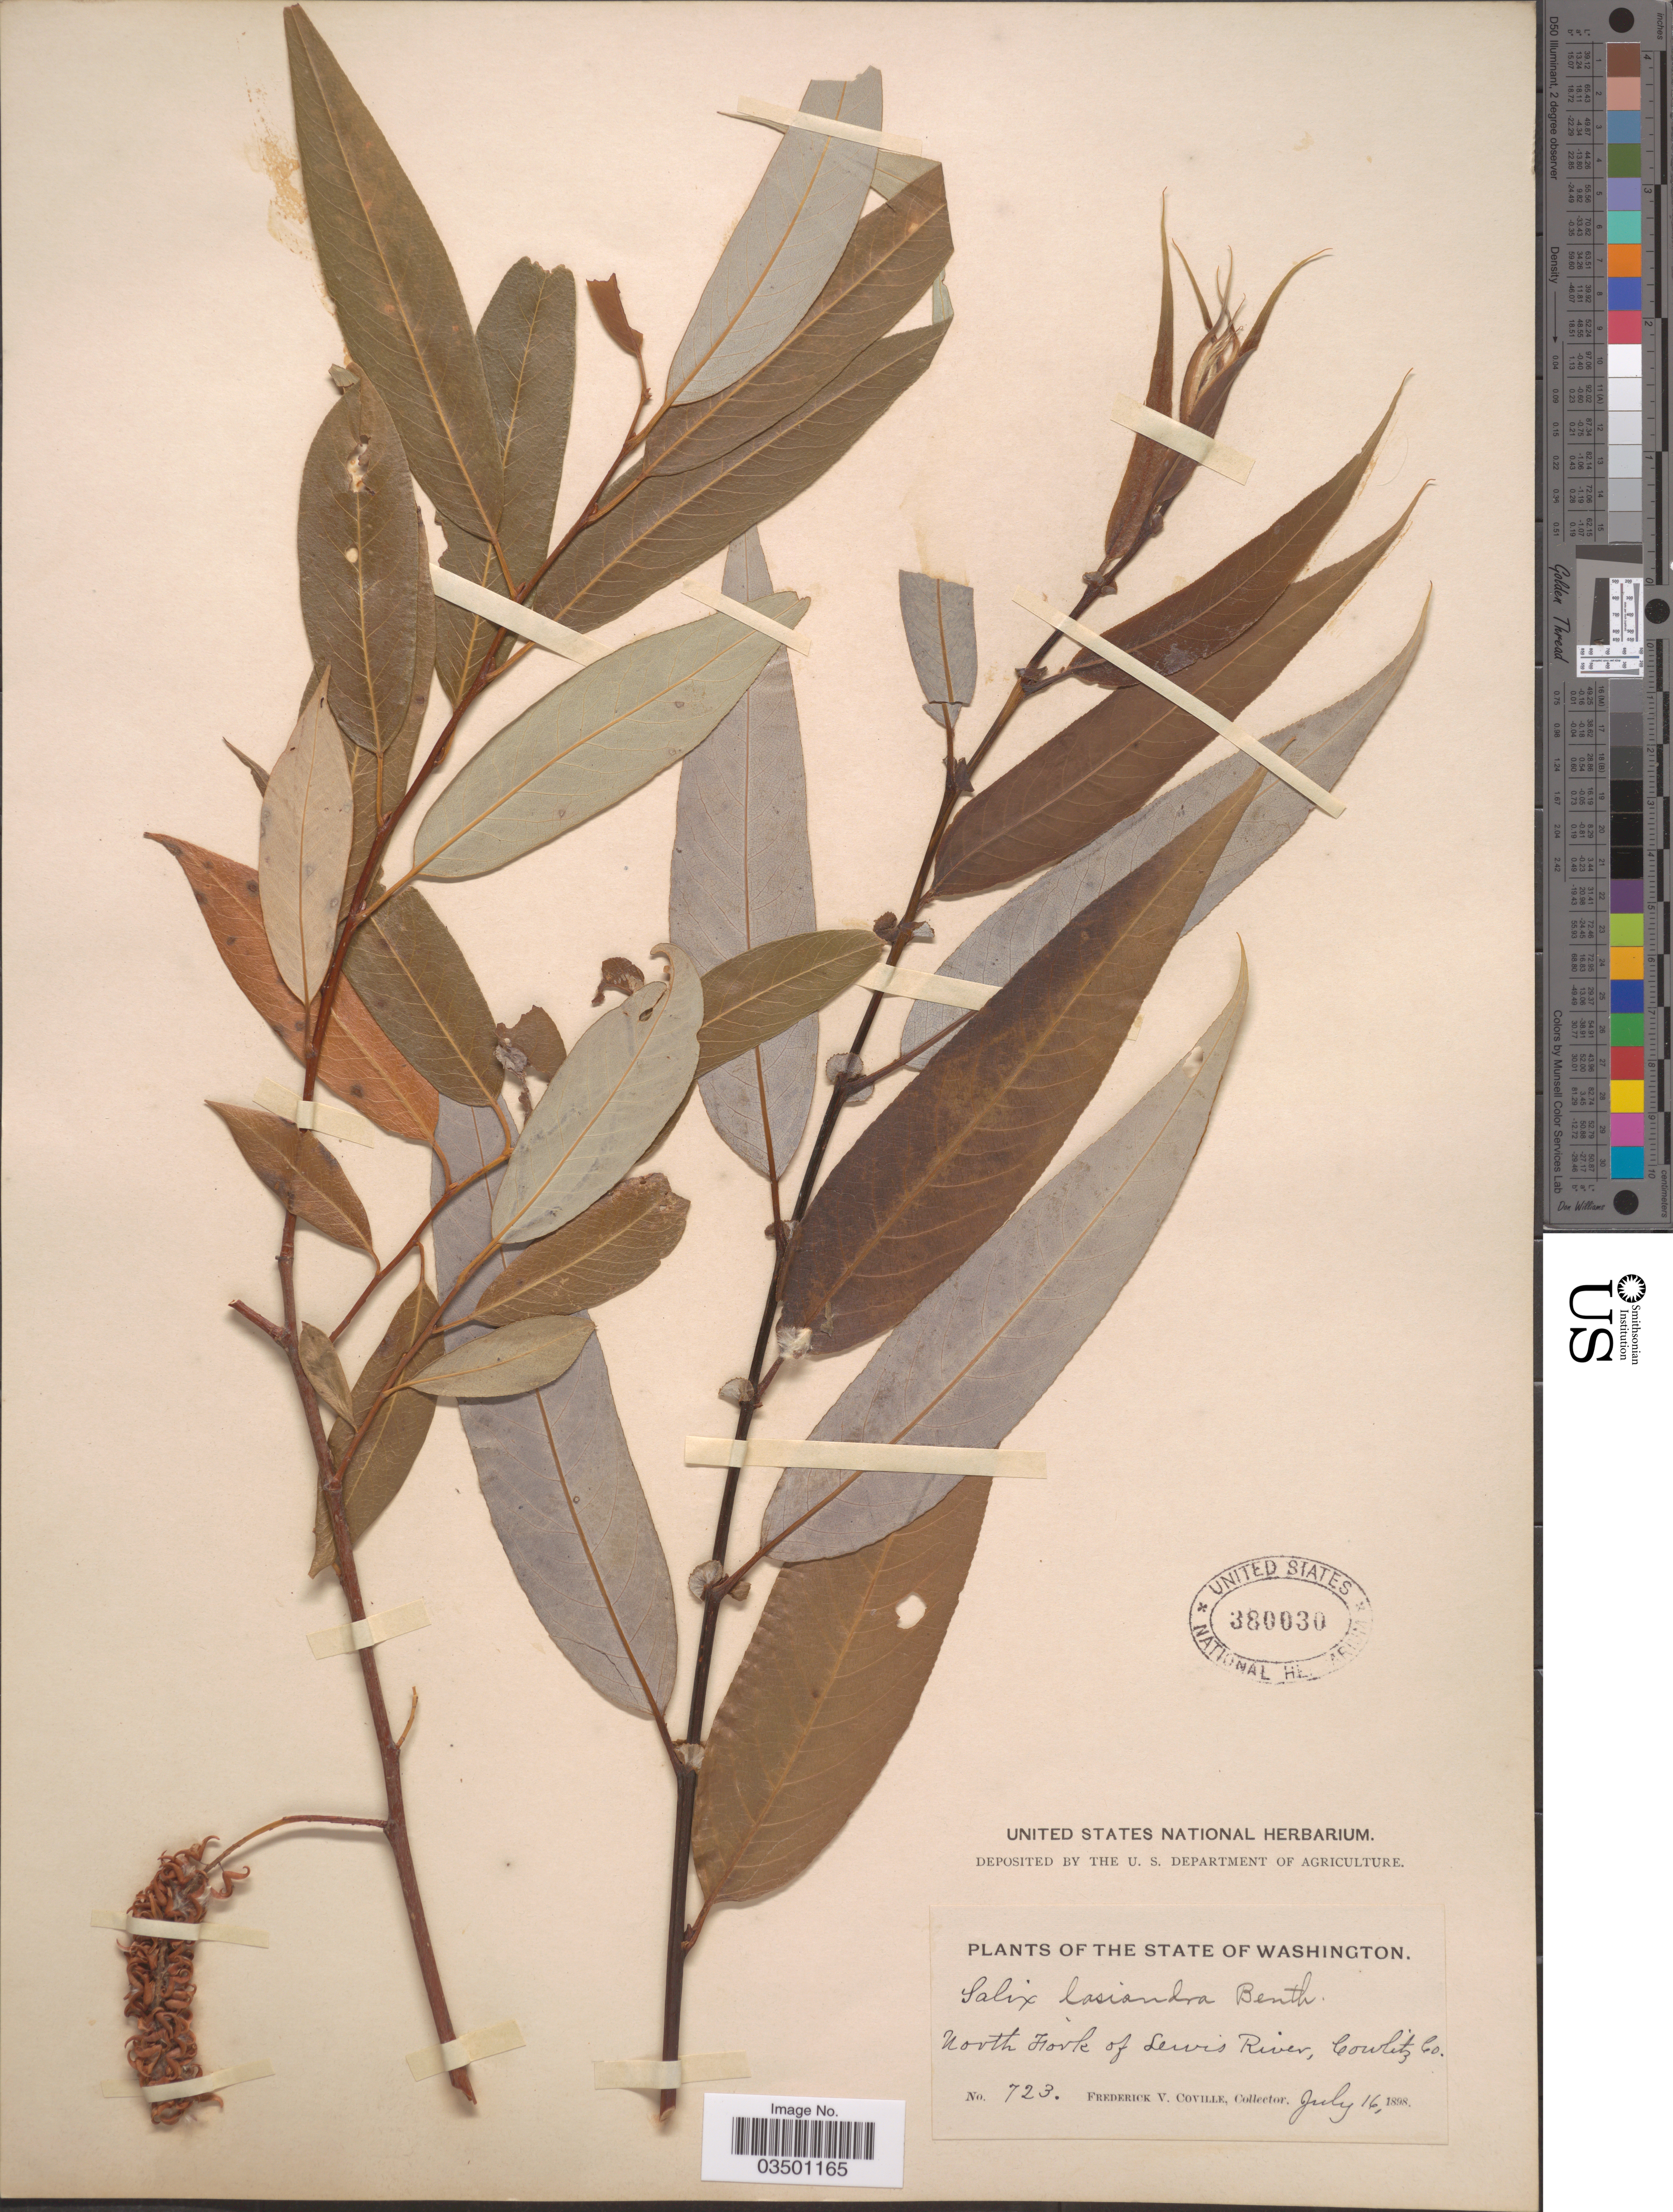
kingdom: Plantae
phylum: Tracheophyta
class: Magnoliopsida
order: Malpighiales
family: Salicaceae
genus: Salix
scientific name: Salix lasiandra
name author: Benth.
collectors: F. V. Coville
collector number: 723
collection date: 1898-07-16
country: United States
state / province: Washington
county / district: Cowlitz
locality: North Fork of Lewis River, Cowlitz Co.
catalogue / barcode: US 380030